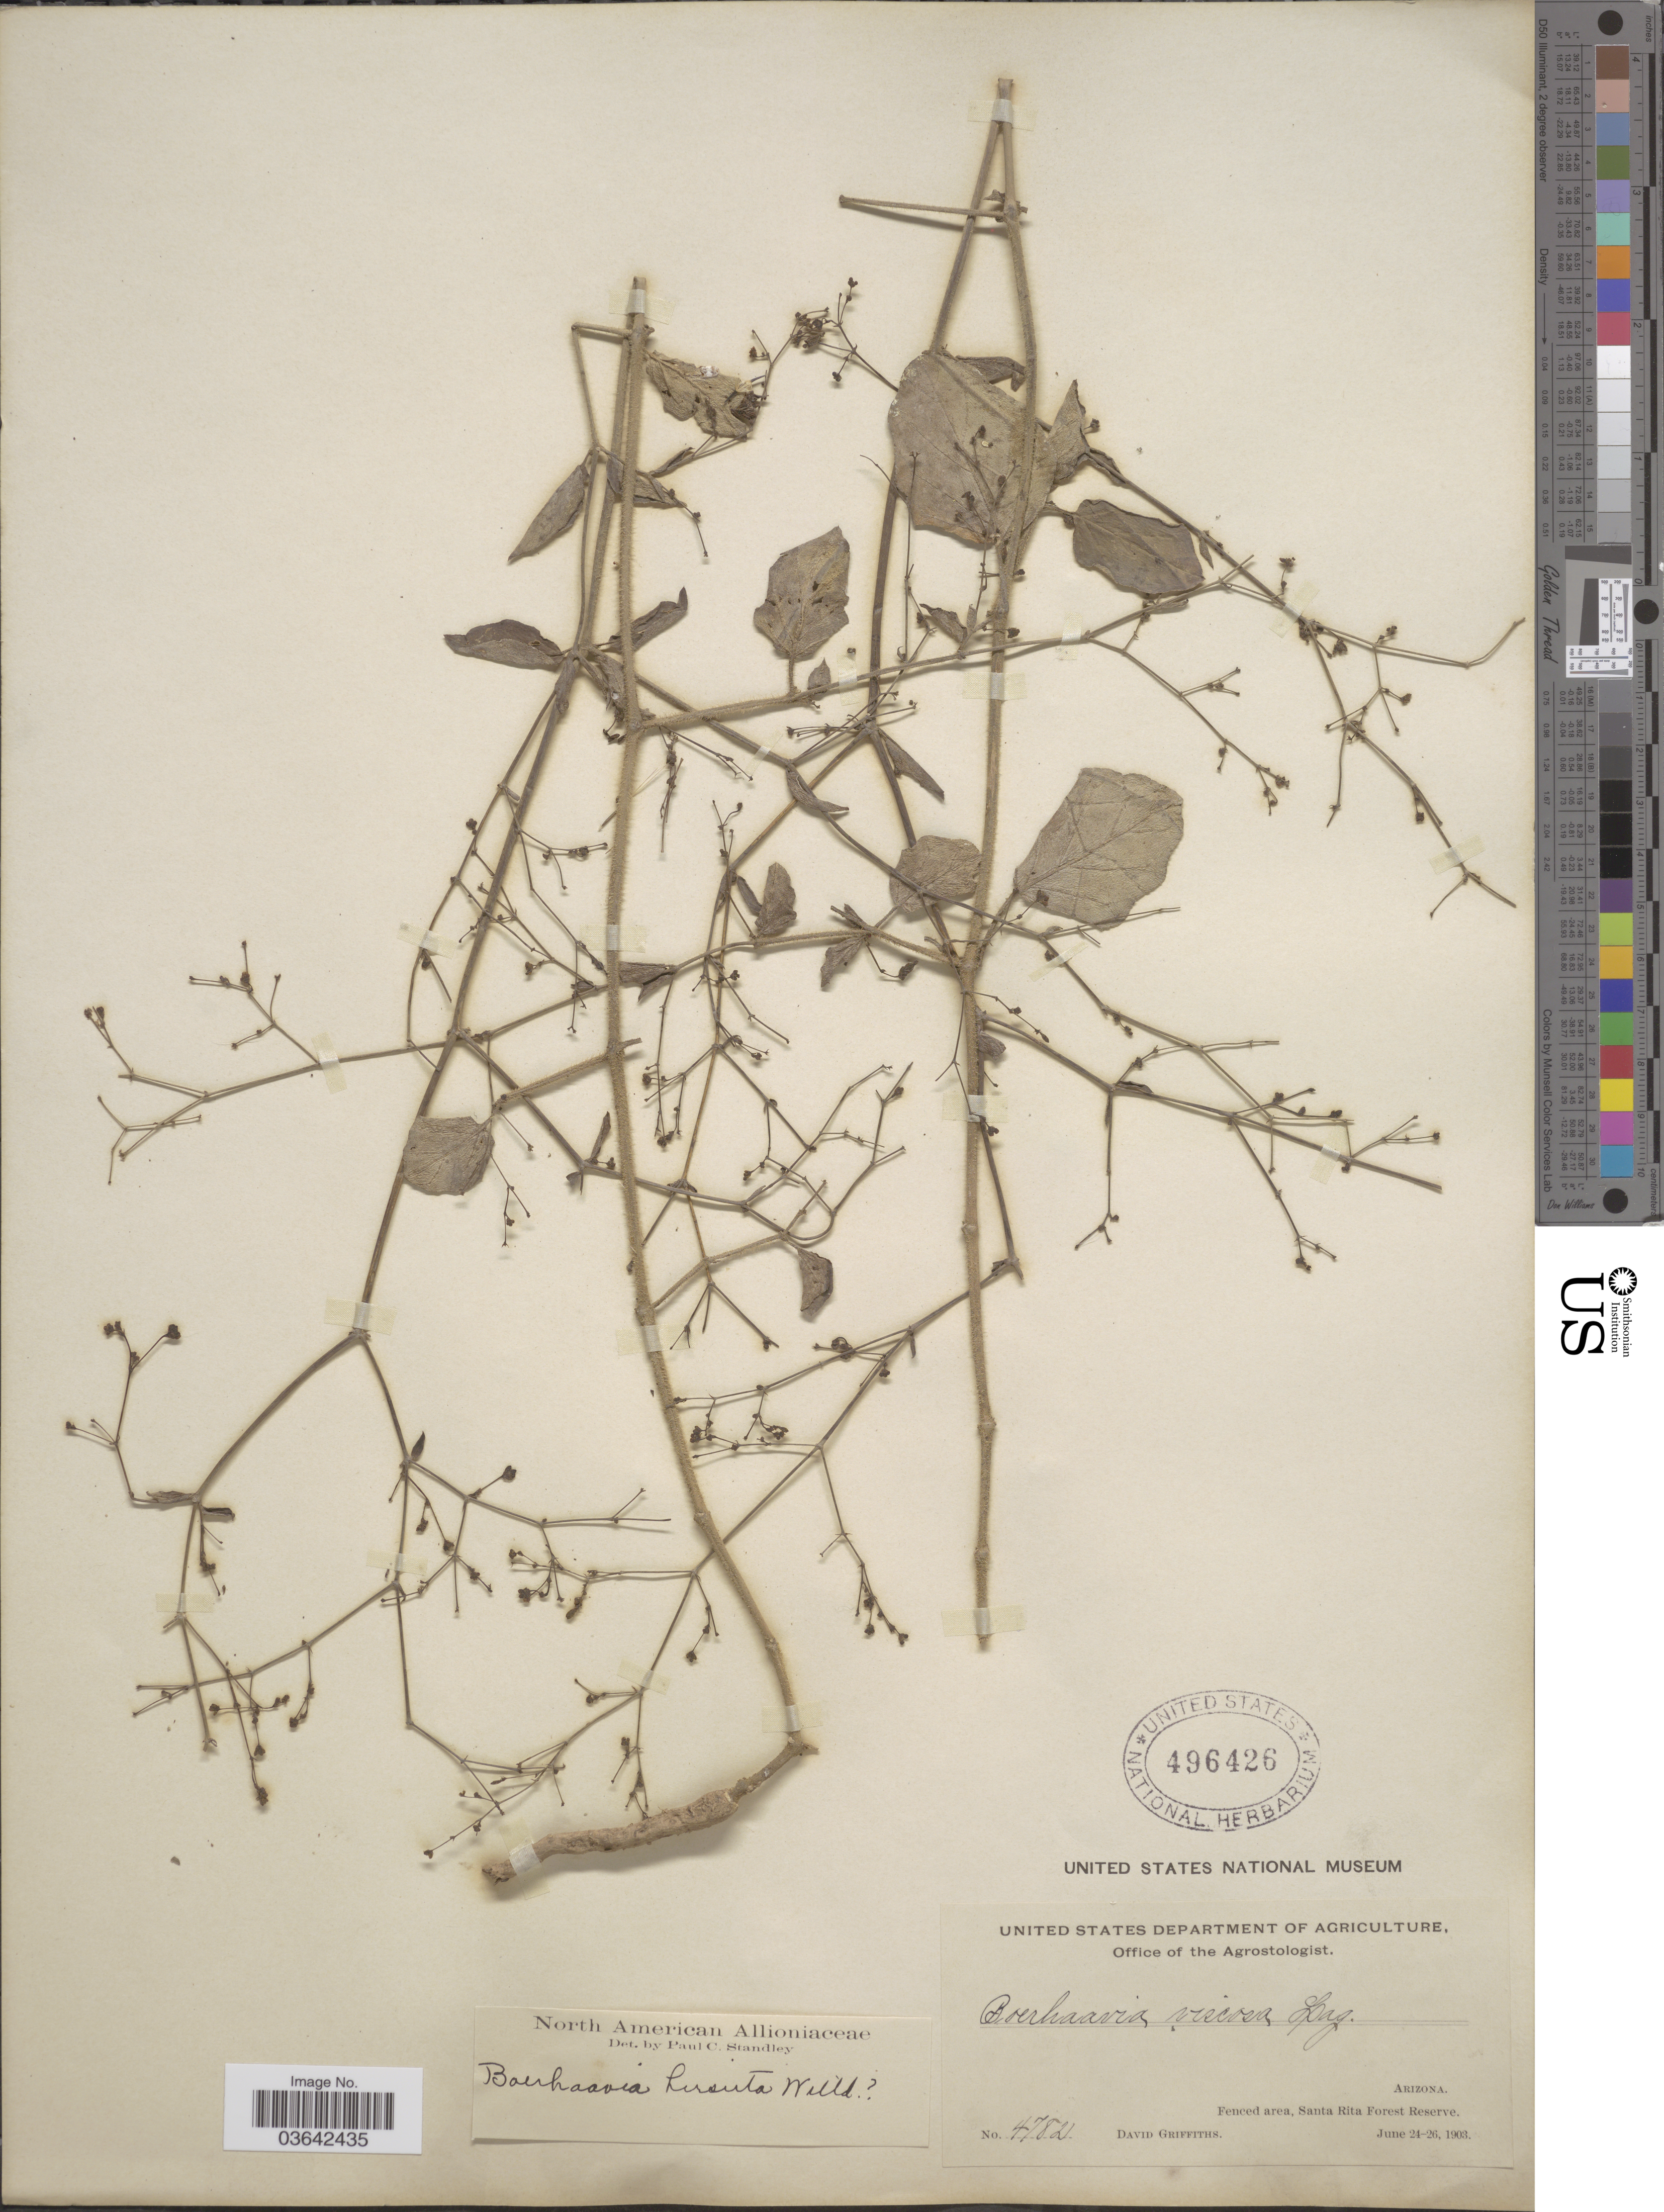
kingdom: Plantae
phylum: Tracheophyta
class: Magnoliopsida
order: Caryophyllales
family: Nyctaginaceae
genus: Boerhavia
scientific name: Boerhavia coccinea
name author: Mill.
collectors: D. Griffiths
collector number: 4782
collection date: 1903-06-24/1903-06-26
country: United States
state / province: Arizona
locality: Fenced area, Santa Rita Forest Reserve.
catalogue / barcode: US 496426